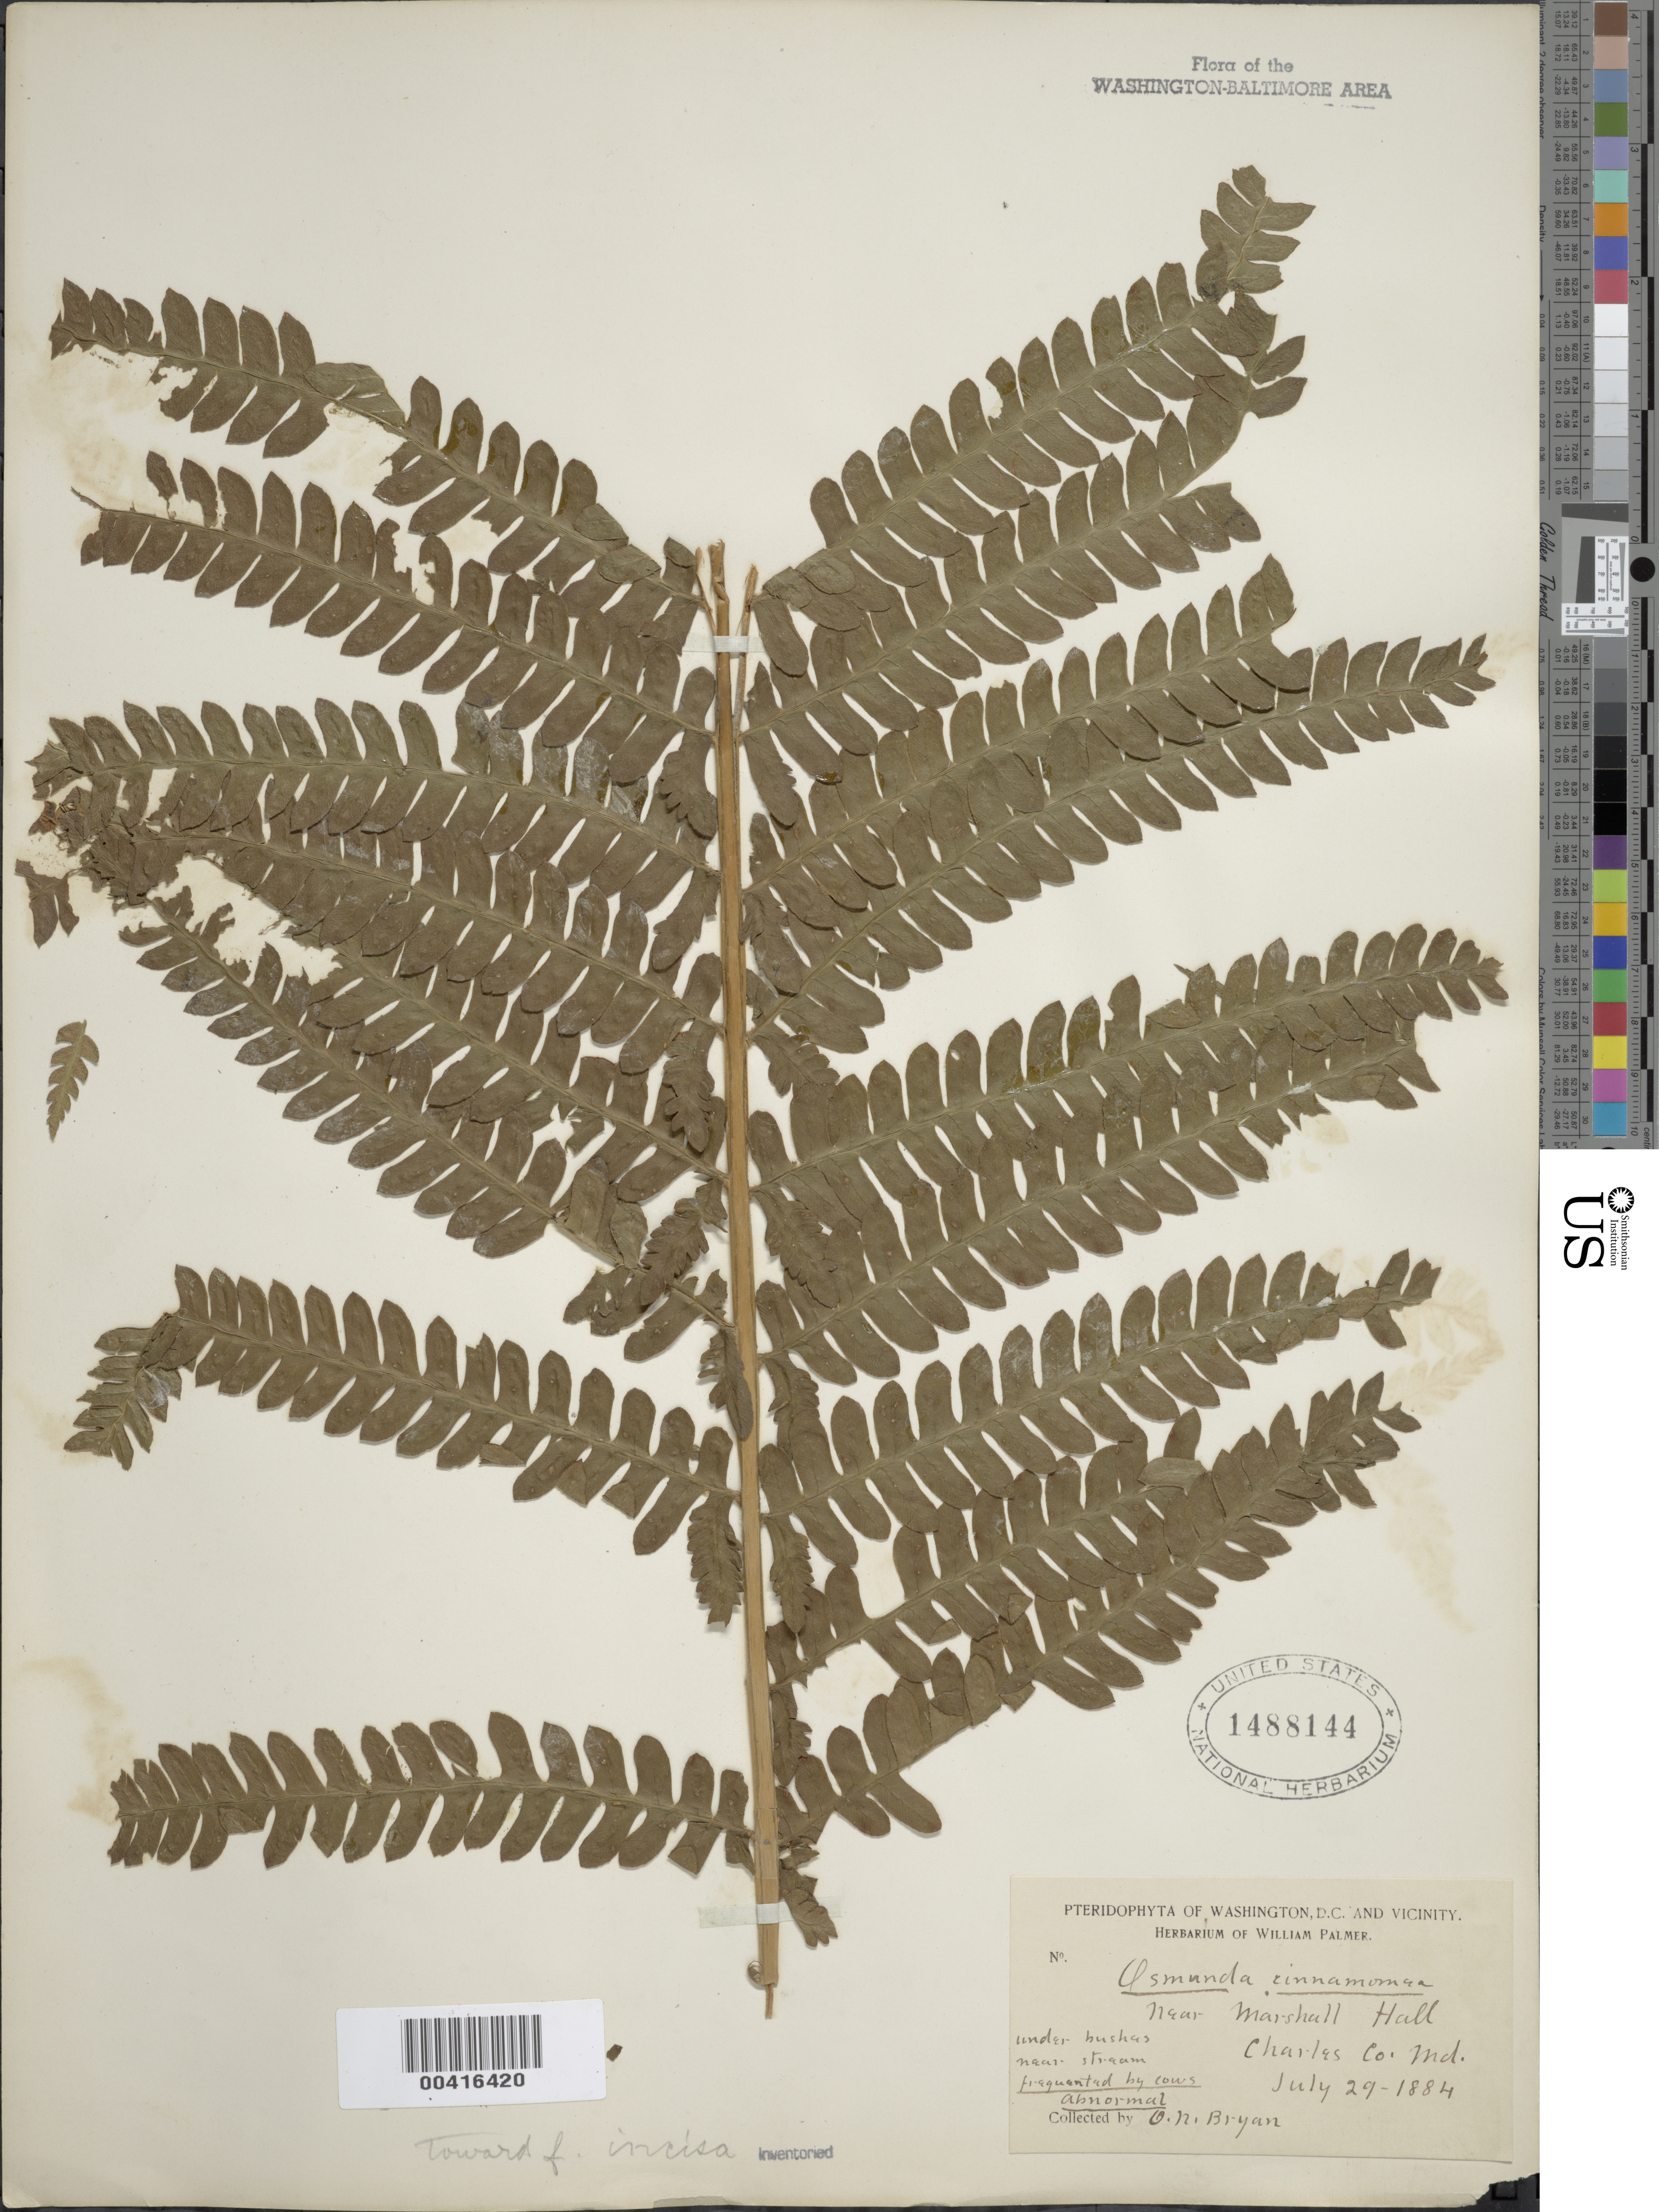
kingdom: Plantae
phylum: Tracheophyta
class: Polypodiopsida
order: Osmundales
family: Osmundaceae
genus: Osmundastrum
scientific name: Osmundastrum cinnamomeum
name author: (L.) C. Presl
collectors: O. Bryan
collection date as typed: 29 Jul 1884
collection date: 1884-07-29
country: United States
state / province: Maryland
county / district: Charles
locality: Marshall Hall vicinity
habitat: Under bushes near stream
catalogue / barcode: US 1488144